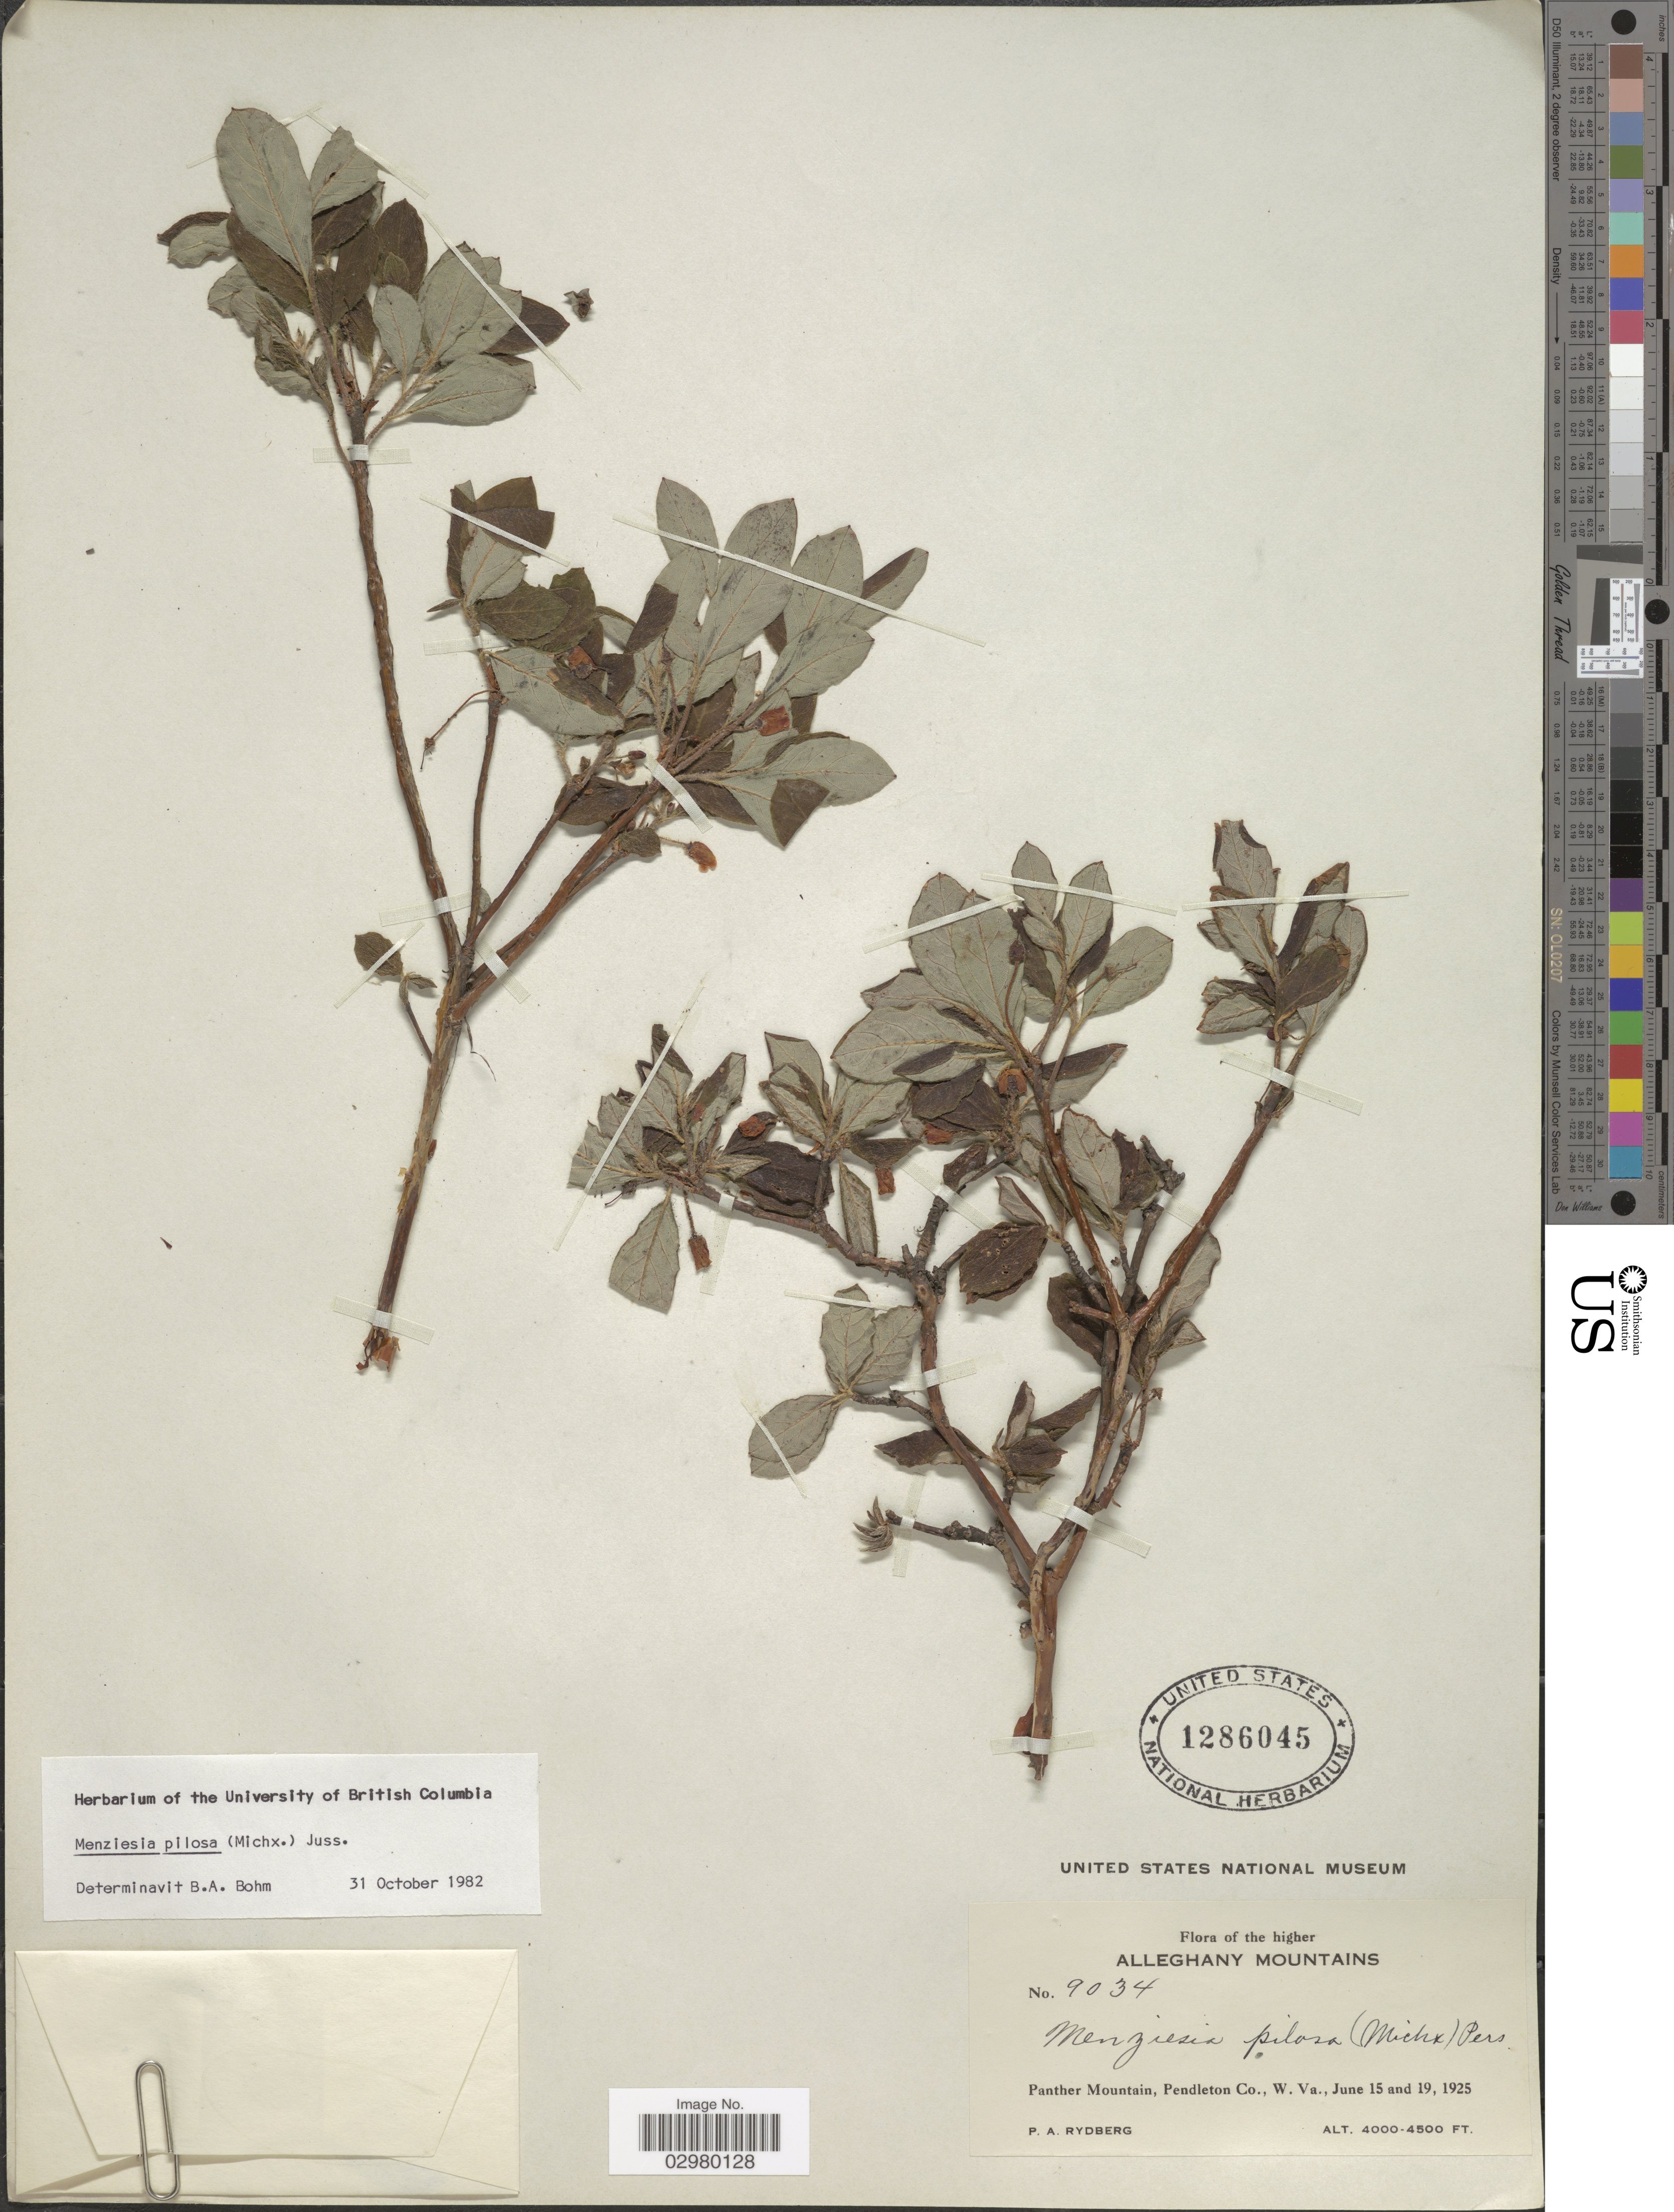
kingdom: Plantae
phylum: Tracheophyta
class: Magnoliopsida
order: Ericales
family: Ericaceae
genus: Menziesia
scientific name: Menziesia pilosa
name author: (Michx.) Juss.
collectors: P. A. Rydberg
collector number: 9034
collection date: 1925-06-15/1925-06-19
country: United States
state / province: West Virginia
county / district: Pendleton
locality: Alleghany Mountains. Panther Mountain, Pendleton Co.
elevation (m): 1219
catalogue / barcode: US 1286045